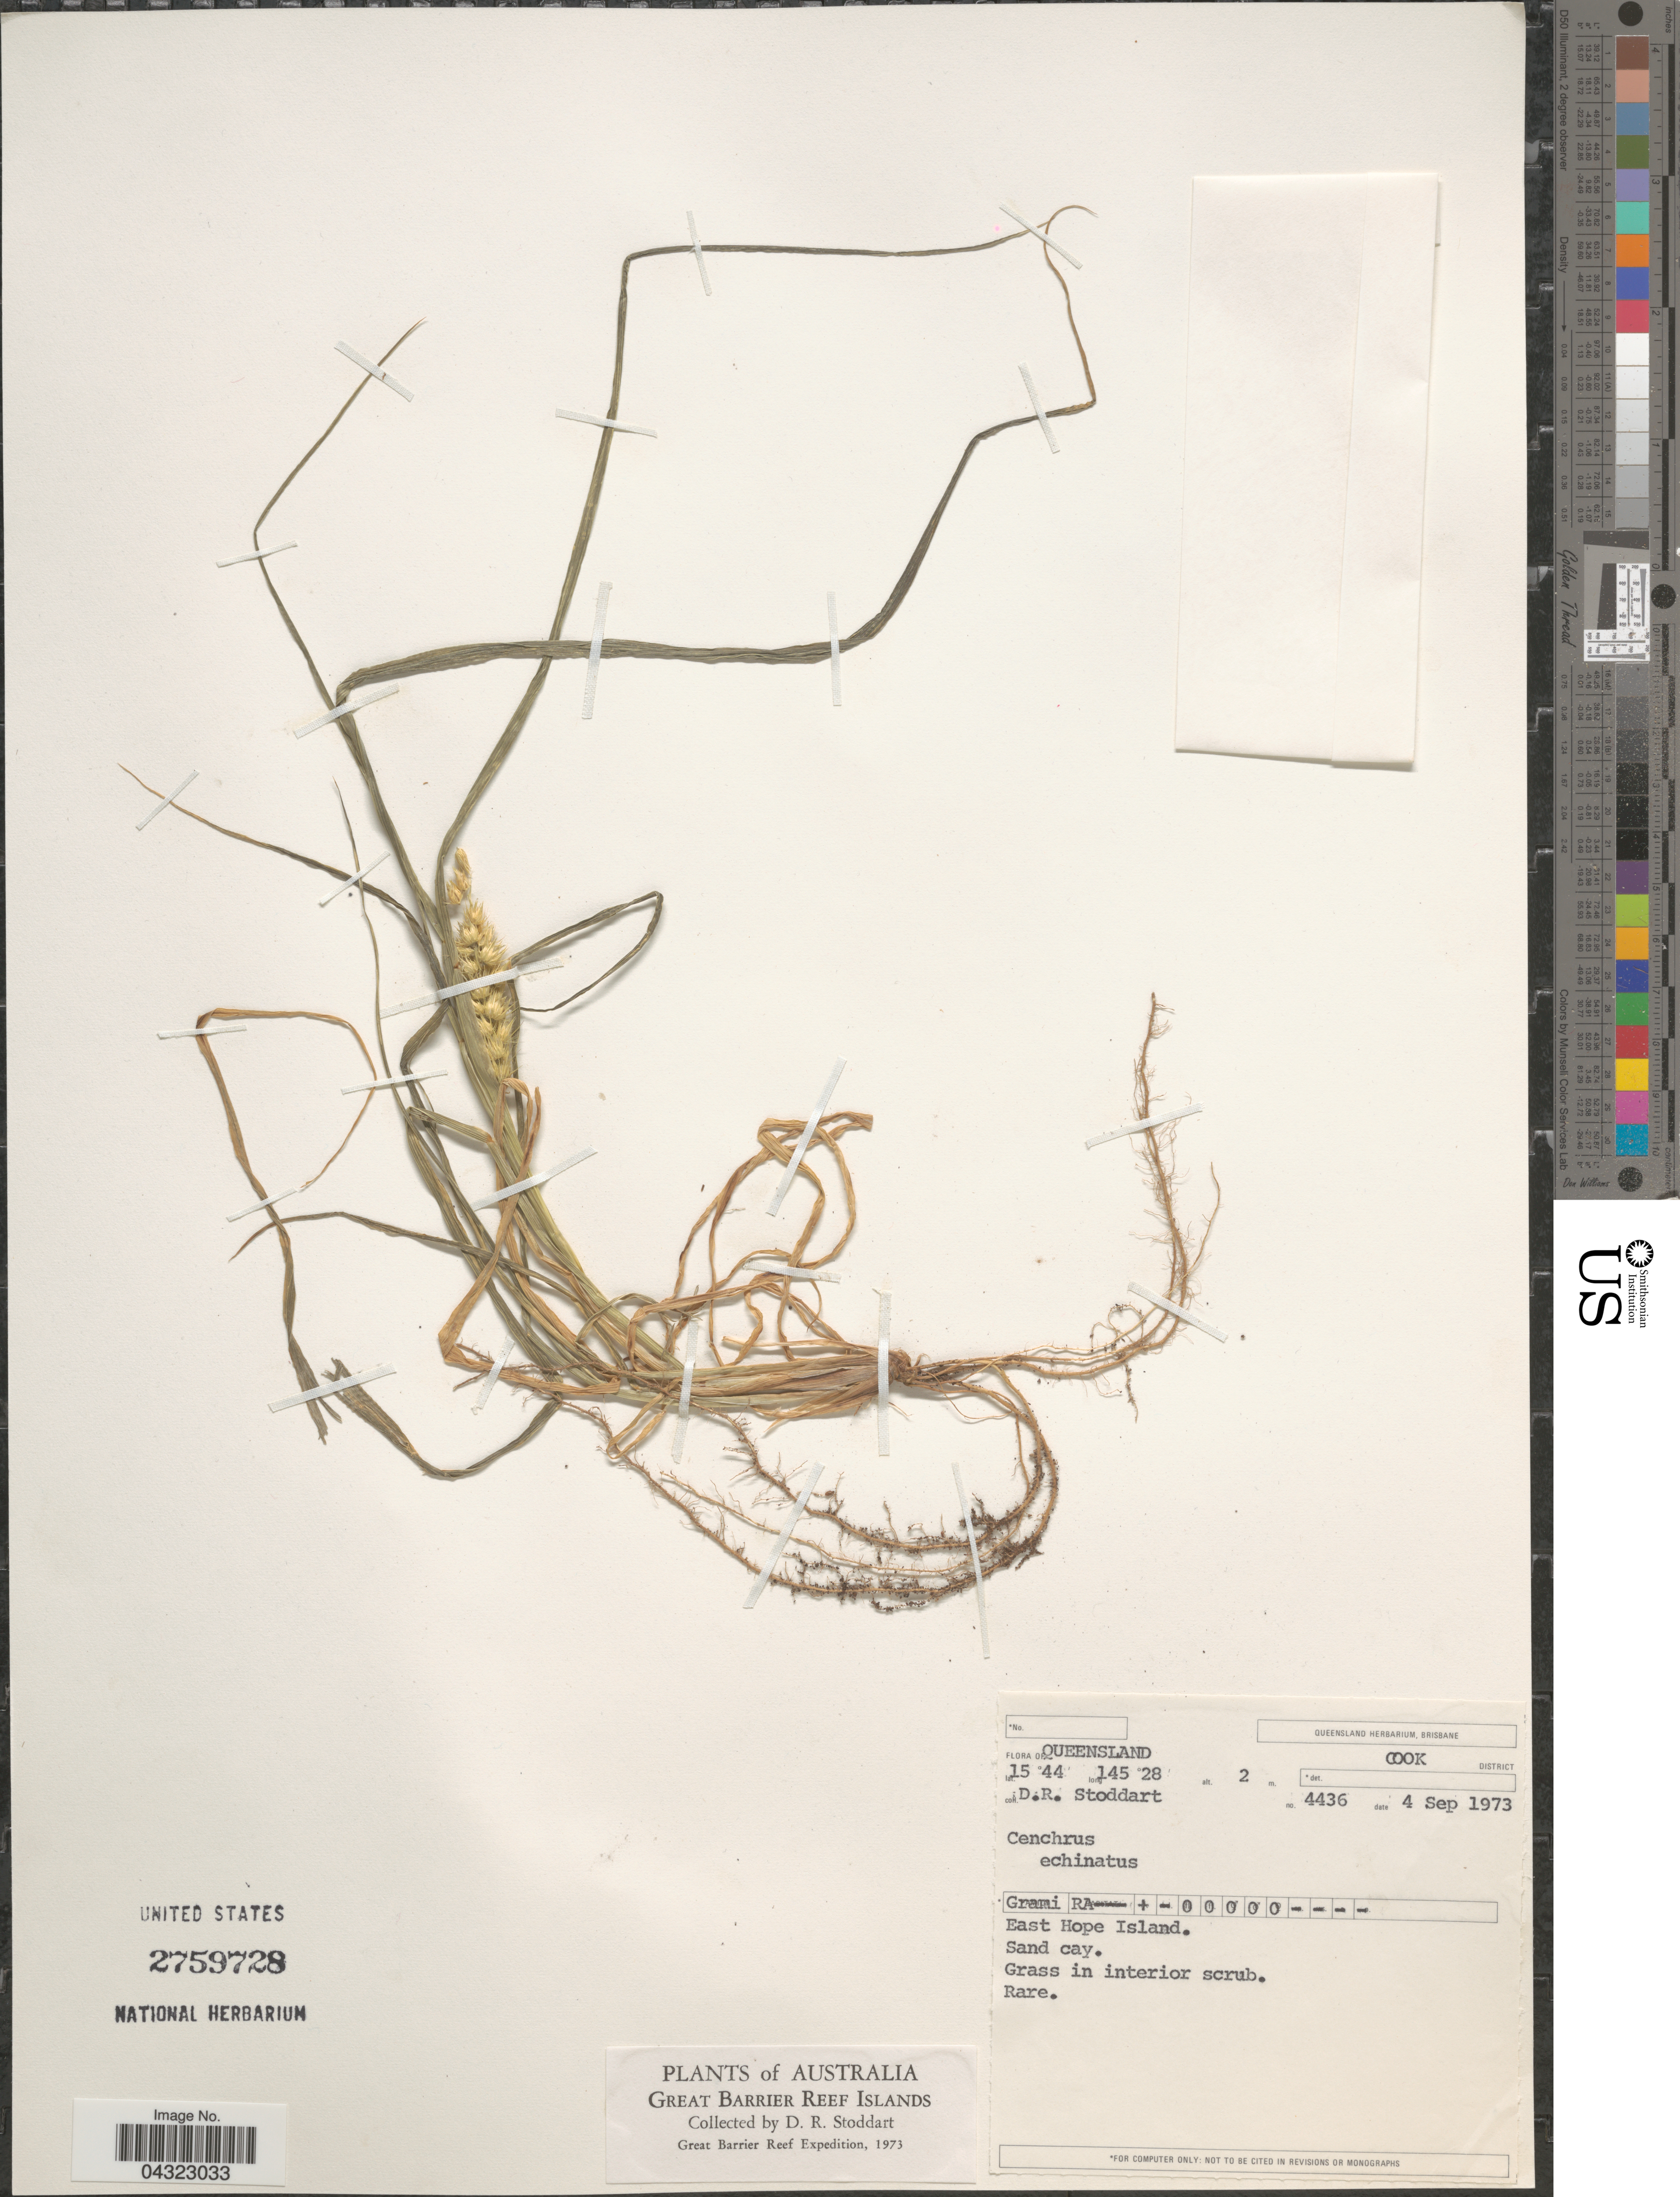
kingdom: Plantae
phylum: Tracheophyta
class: Liliopsida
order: Poales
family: Poaceae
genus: Cenchrus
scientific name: Cenchrus echinatus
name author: L.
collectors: D. R. Stoddart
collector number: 4436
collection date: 1973-09-04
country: Australia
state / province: Queensland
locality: Cook District. East Hope Island. Sand cay. Great Barrier Reef Islands. Great Barrier Reef Expedition, 1973.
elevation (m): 2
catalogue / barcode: US 2759728